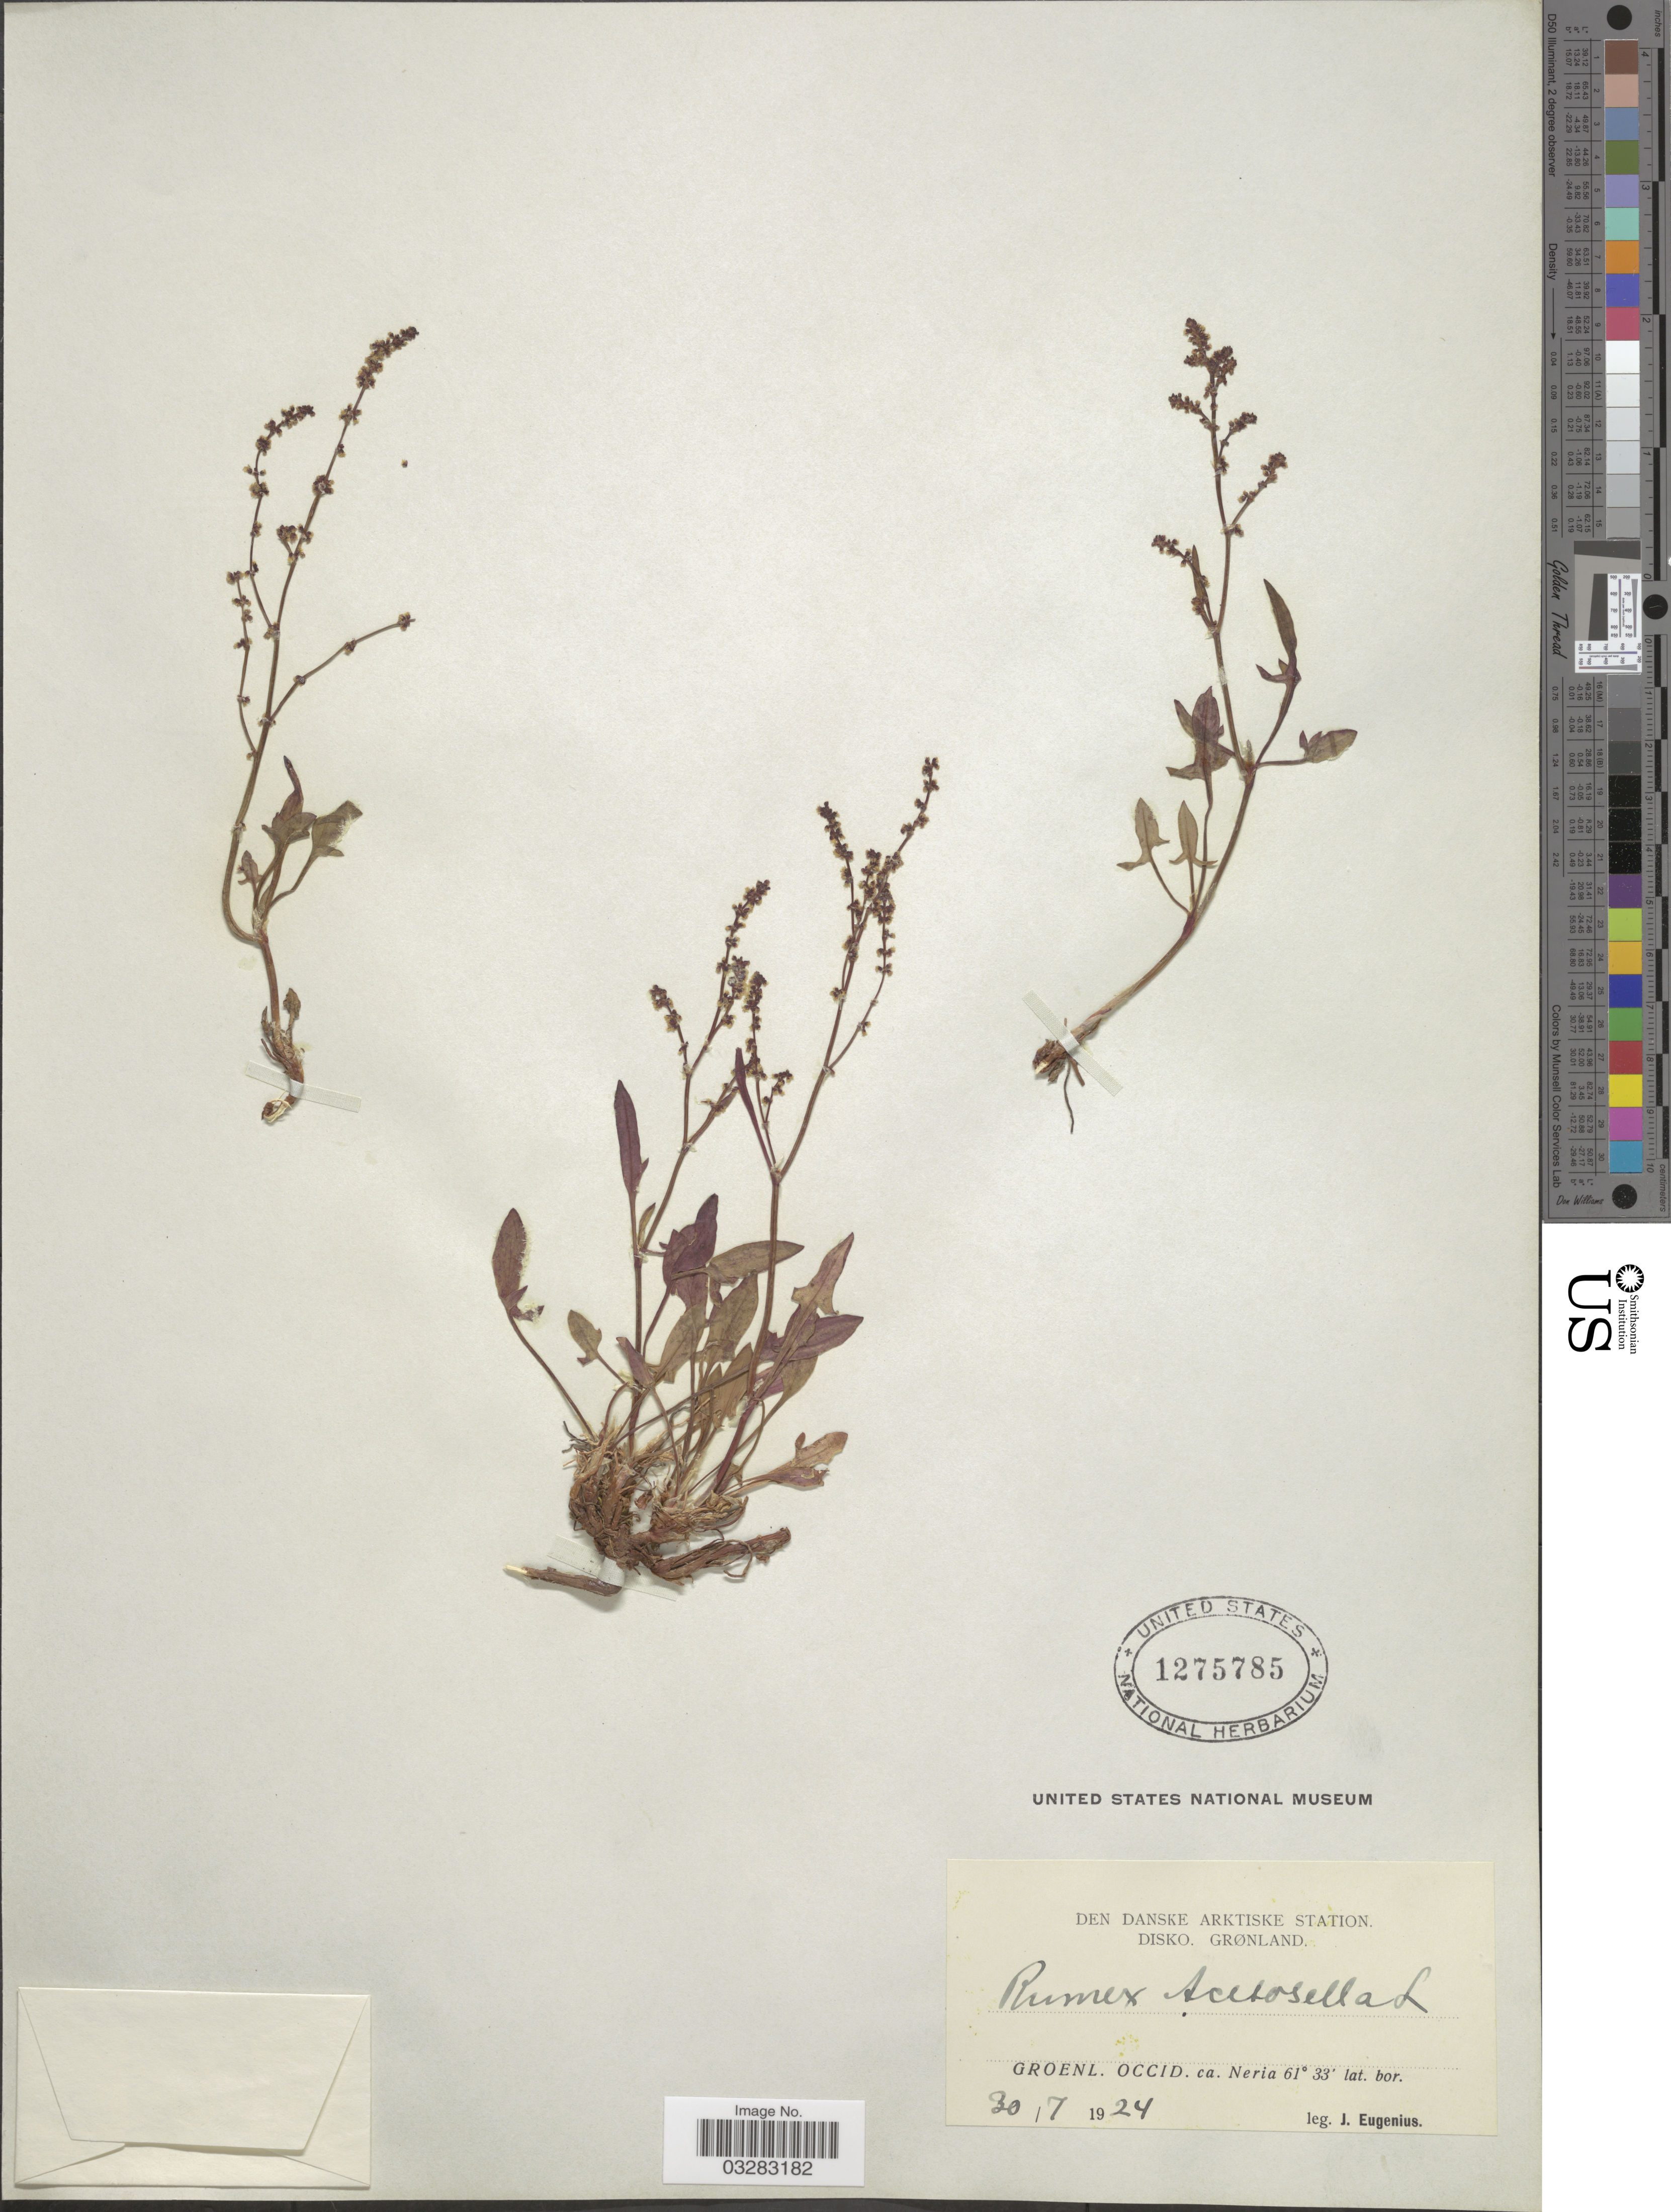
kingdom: Plantae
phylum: Tracheophyta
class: Magnoliopsida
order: Caryophyllales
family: Polygonaceae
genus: Rumex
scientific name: Rumex acetosella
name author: L.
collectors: J. Eugenius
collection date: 1924-07-30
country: Greenland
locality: Den Danske Arktiske Station. Disko, Grønland. Groenl. Occid. ca. Neria.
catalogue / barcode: US 1275785